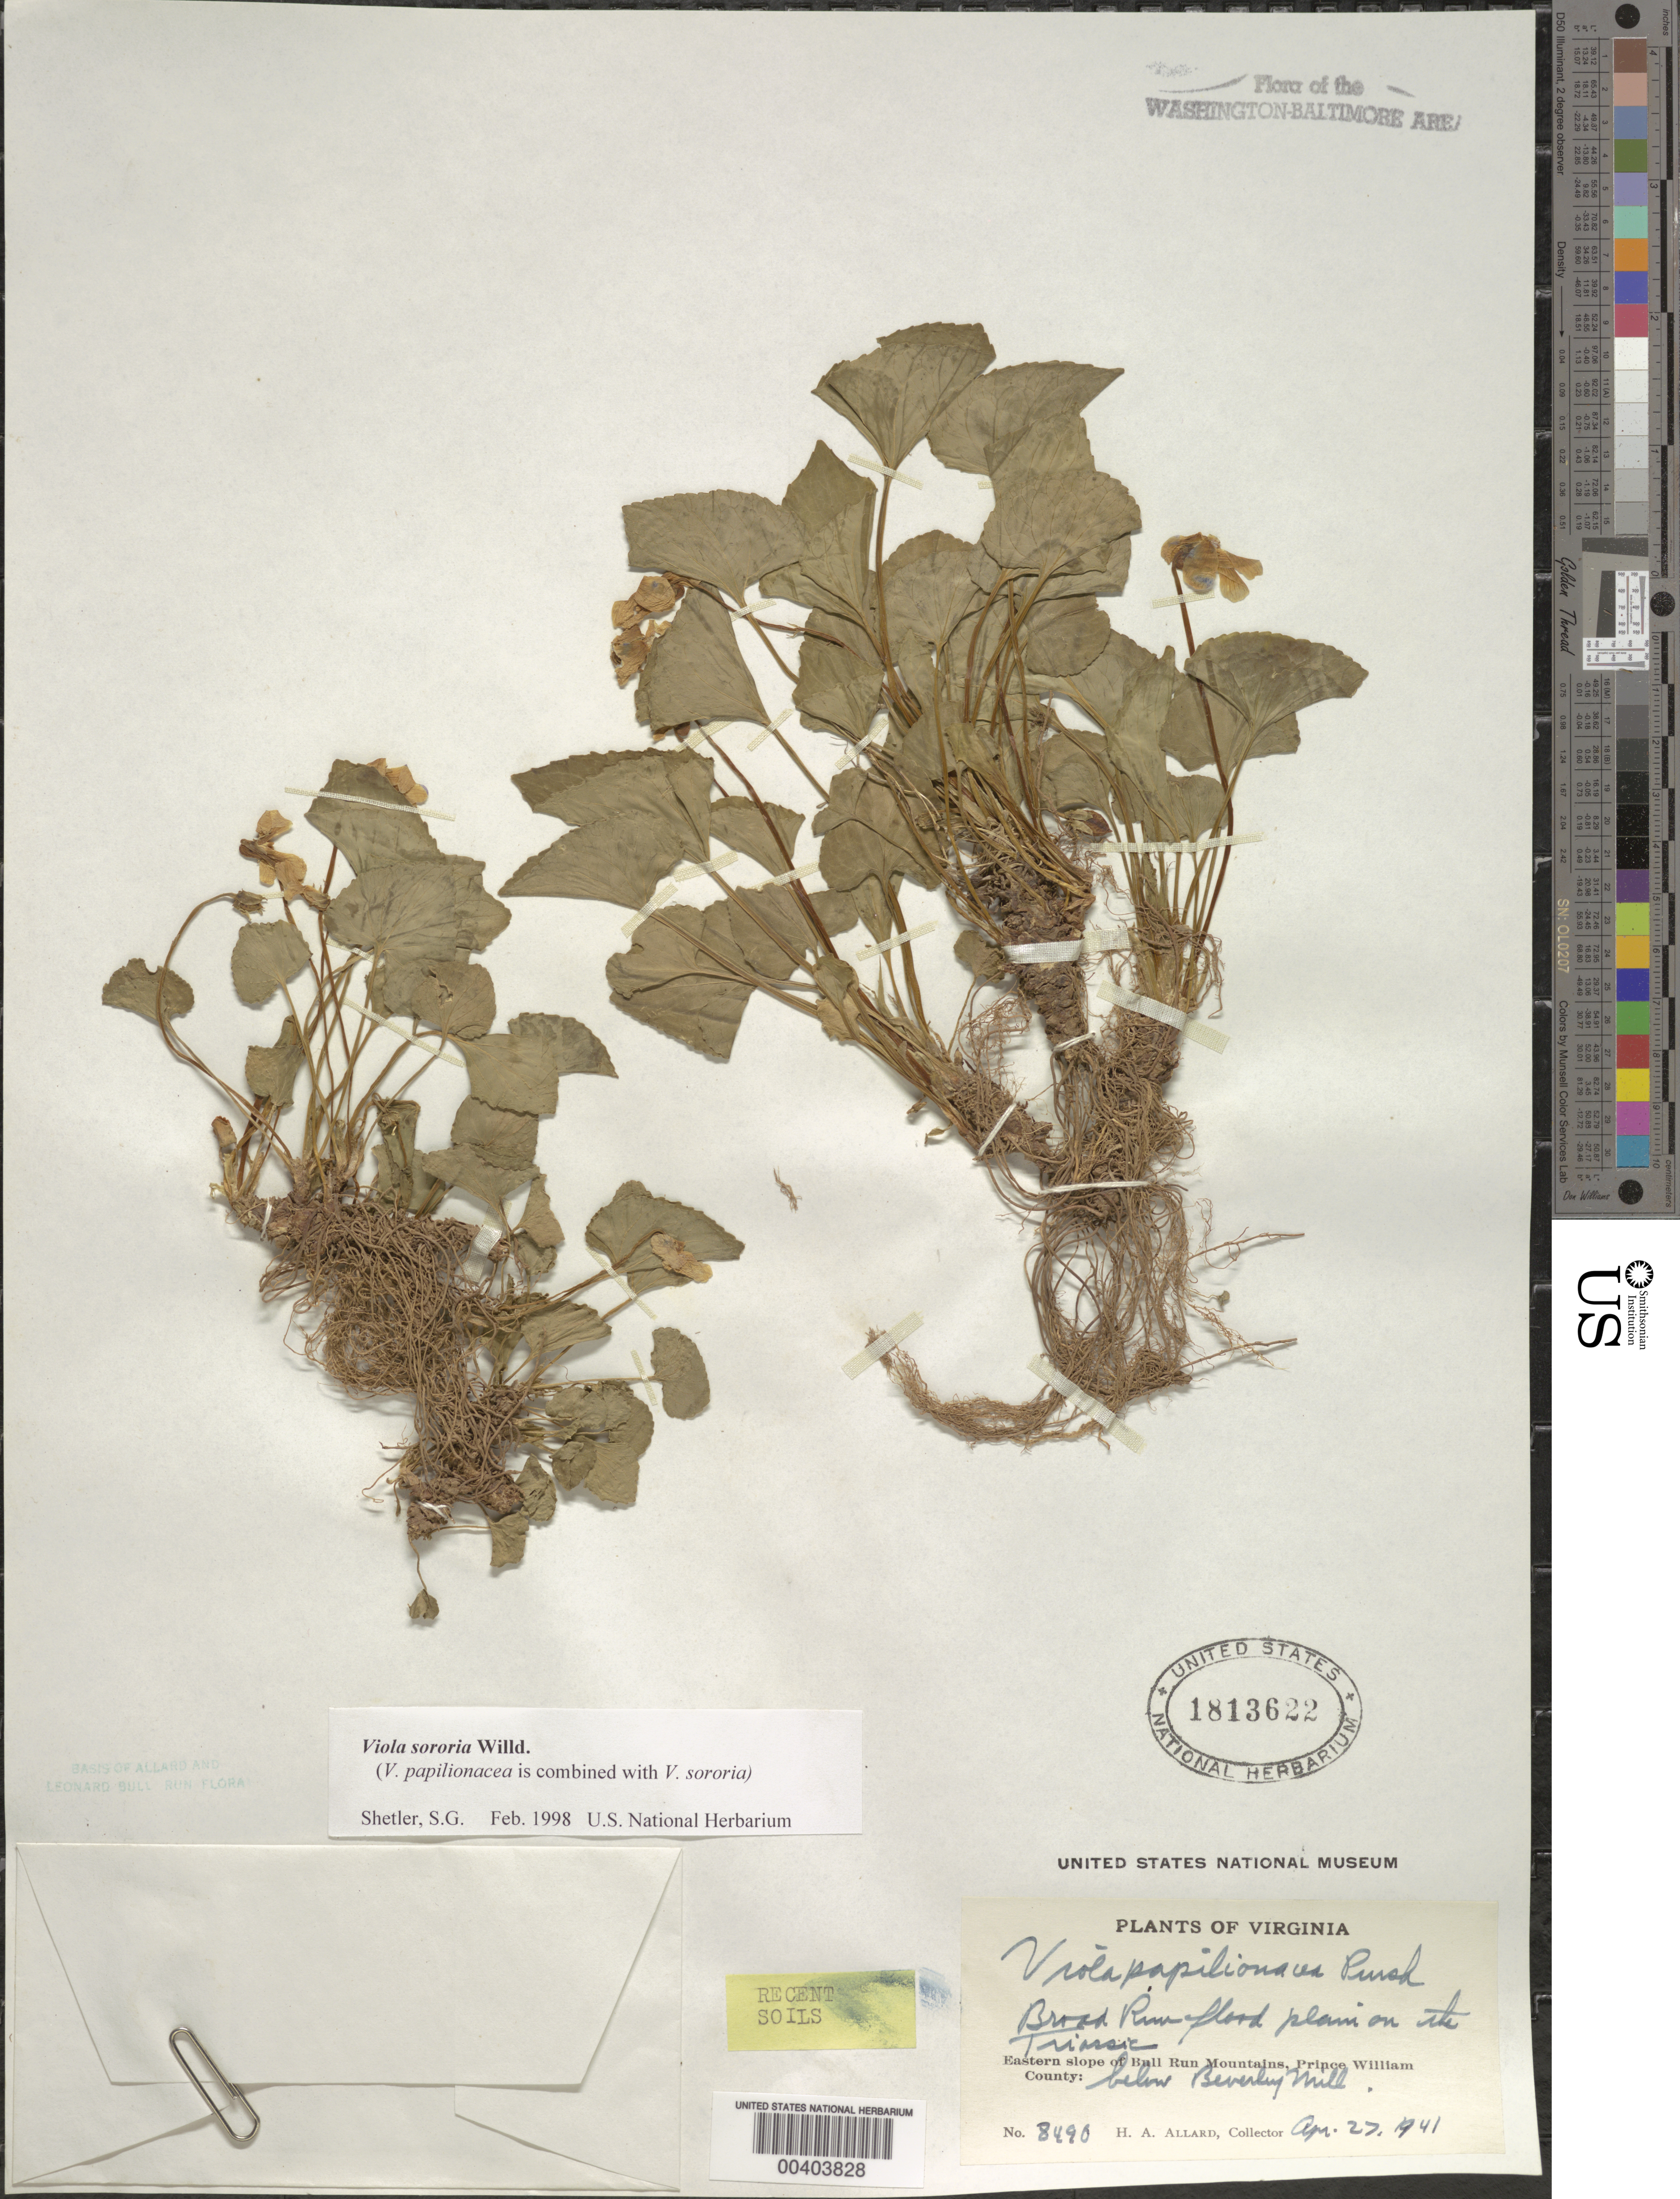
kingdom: Plantae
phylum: Tracheophyta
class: Magnoliopsida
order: Malpighiales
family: Violaceae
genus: Viola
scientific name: Viola sororia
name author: Willd.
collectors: H. A. Allard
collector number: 8490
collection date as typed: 27 Apr 1941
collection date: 1941-04-27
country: United States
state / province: Virginia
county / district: Prince William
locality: Broad Run below Beverley Mill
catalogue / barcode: US 1813622